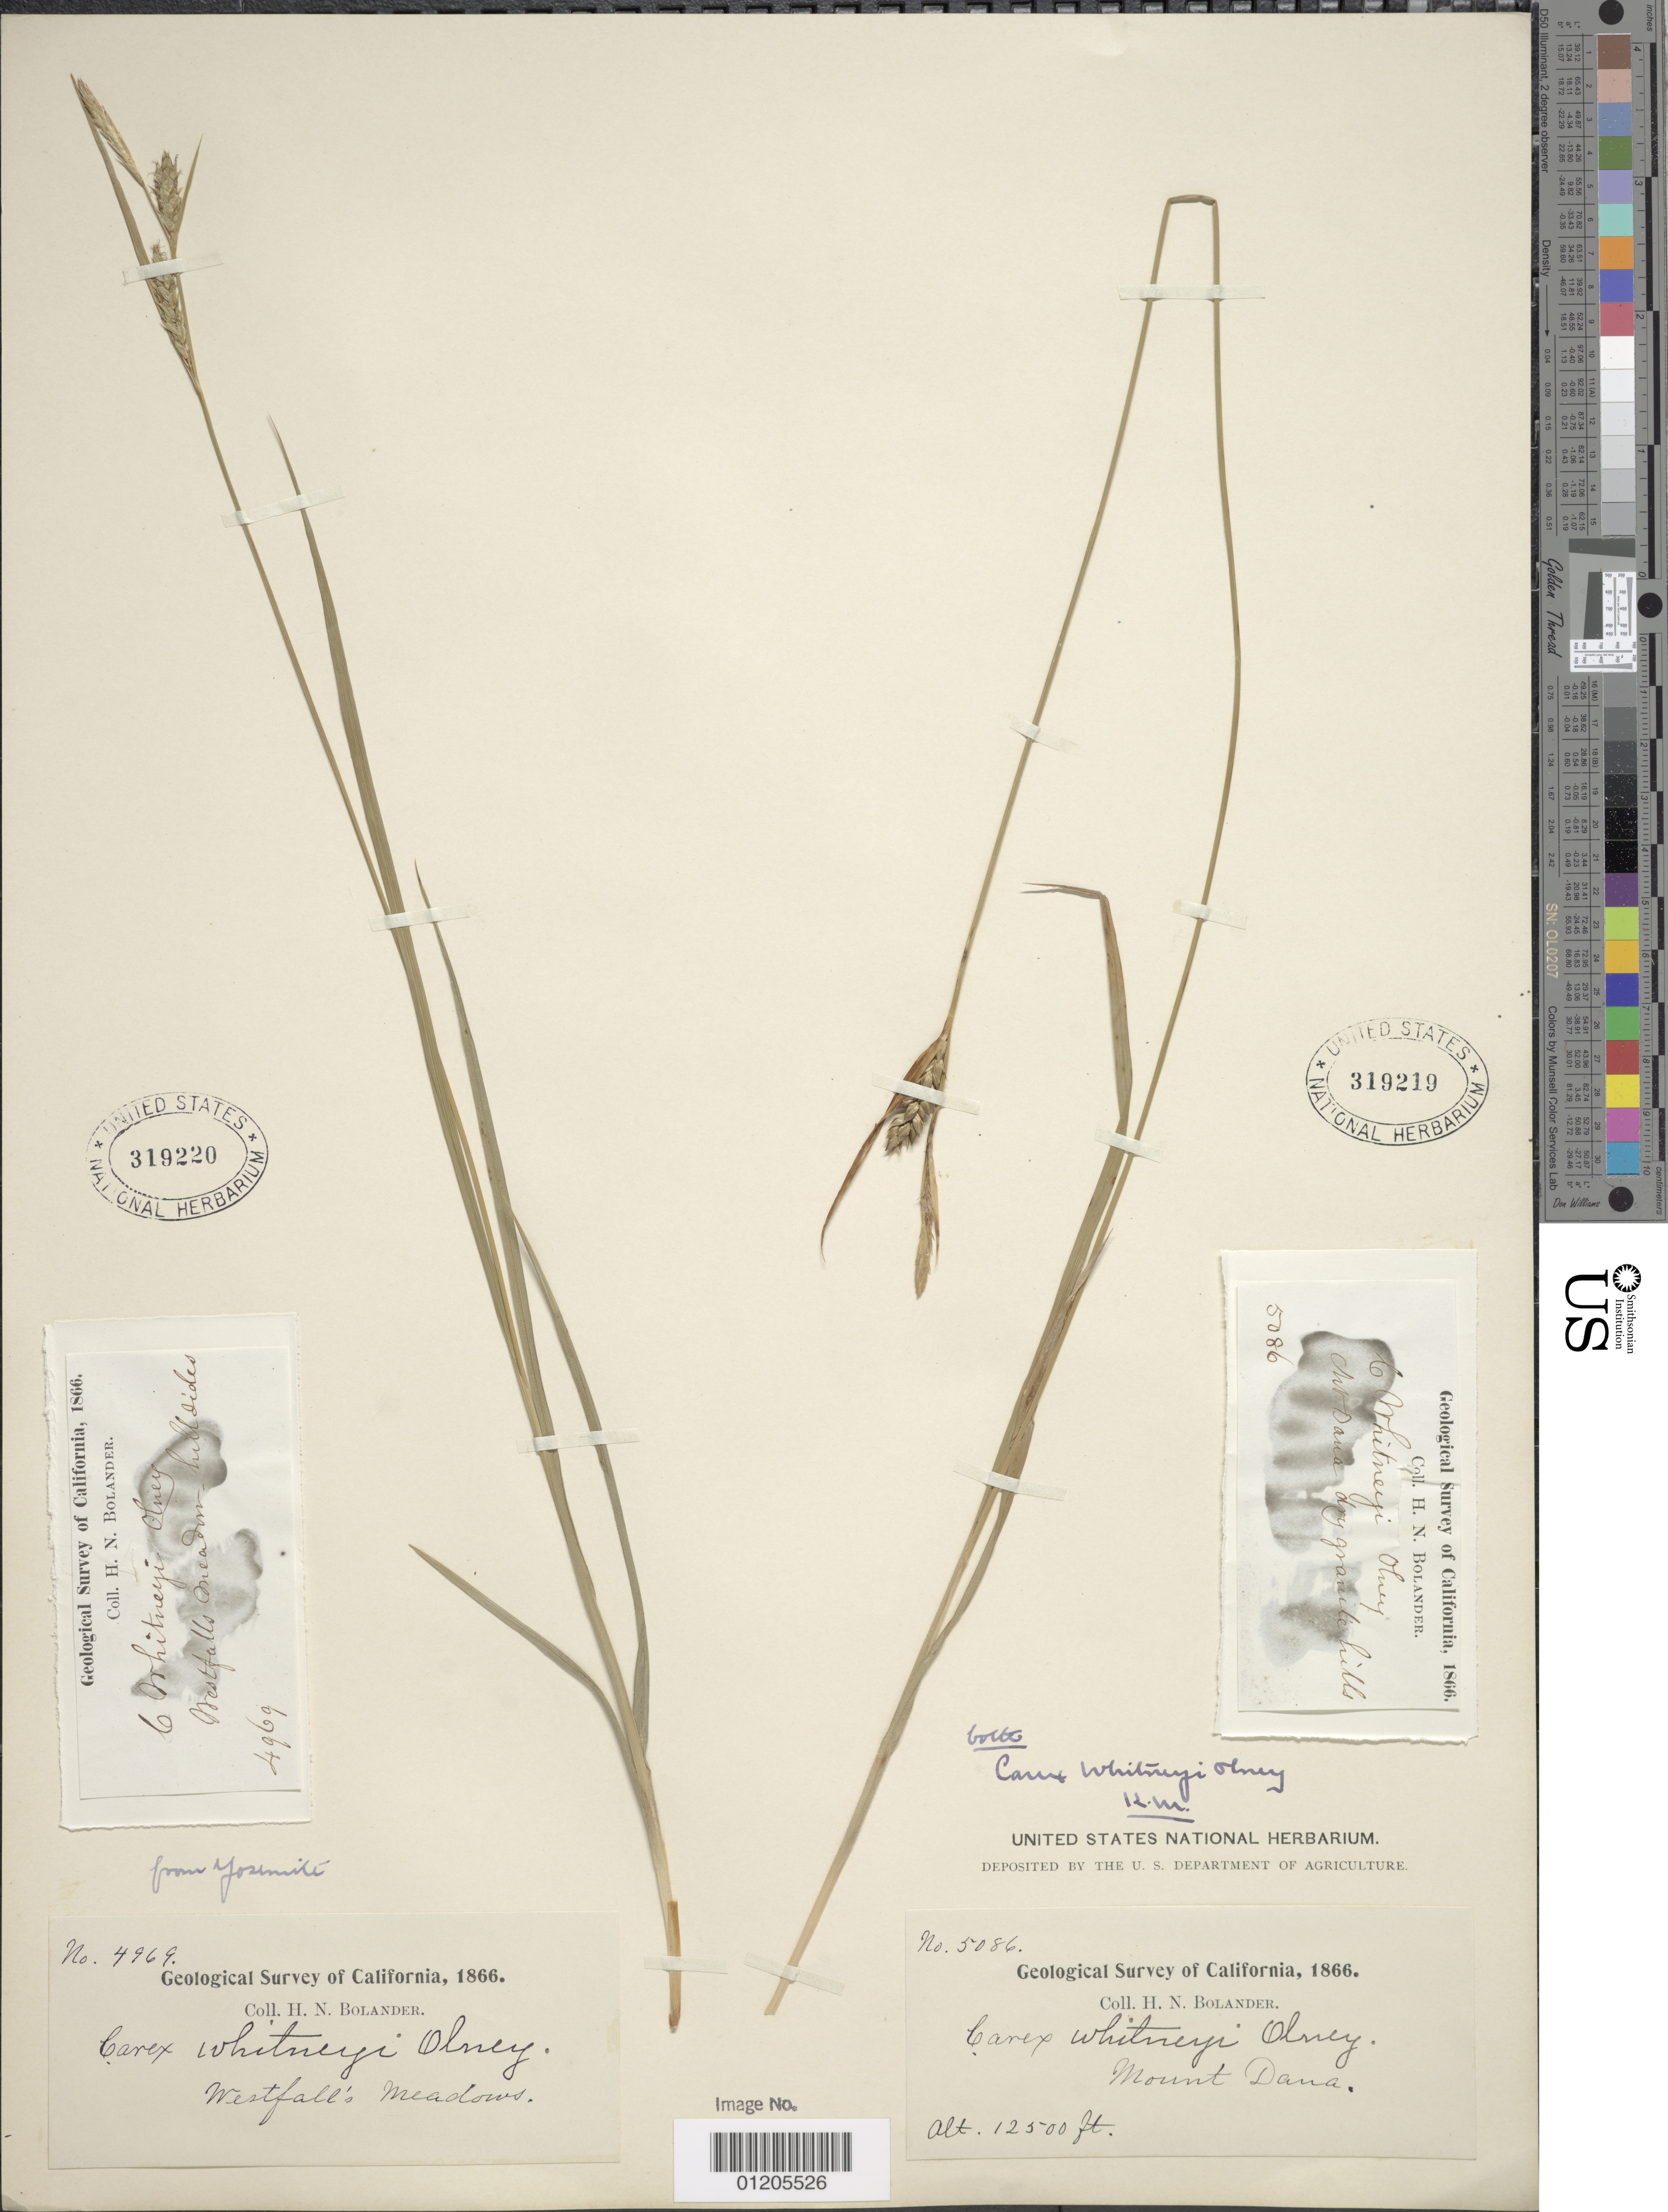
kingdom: Plantae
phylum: Tracheophyta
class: Liliopsida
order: Poales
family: Cyperaceae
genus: Carex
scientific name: Carex whitneyi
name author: Olney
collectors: H. Bolander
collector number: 4969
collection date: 1866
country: United States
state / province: California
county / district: Mariposa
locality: Westfall's meadow, Yosemite National Park.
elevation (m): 2438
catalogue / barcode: US 319220